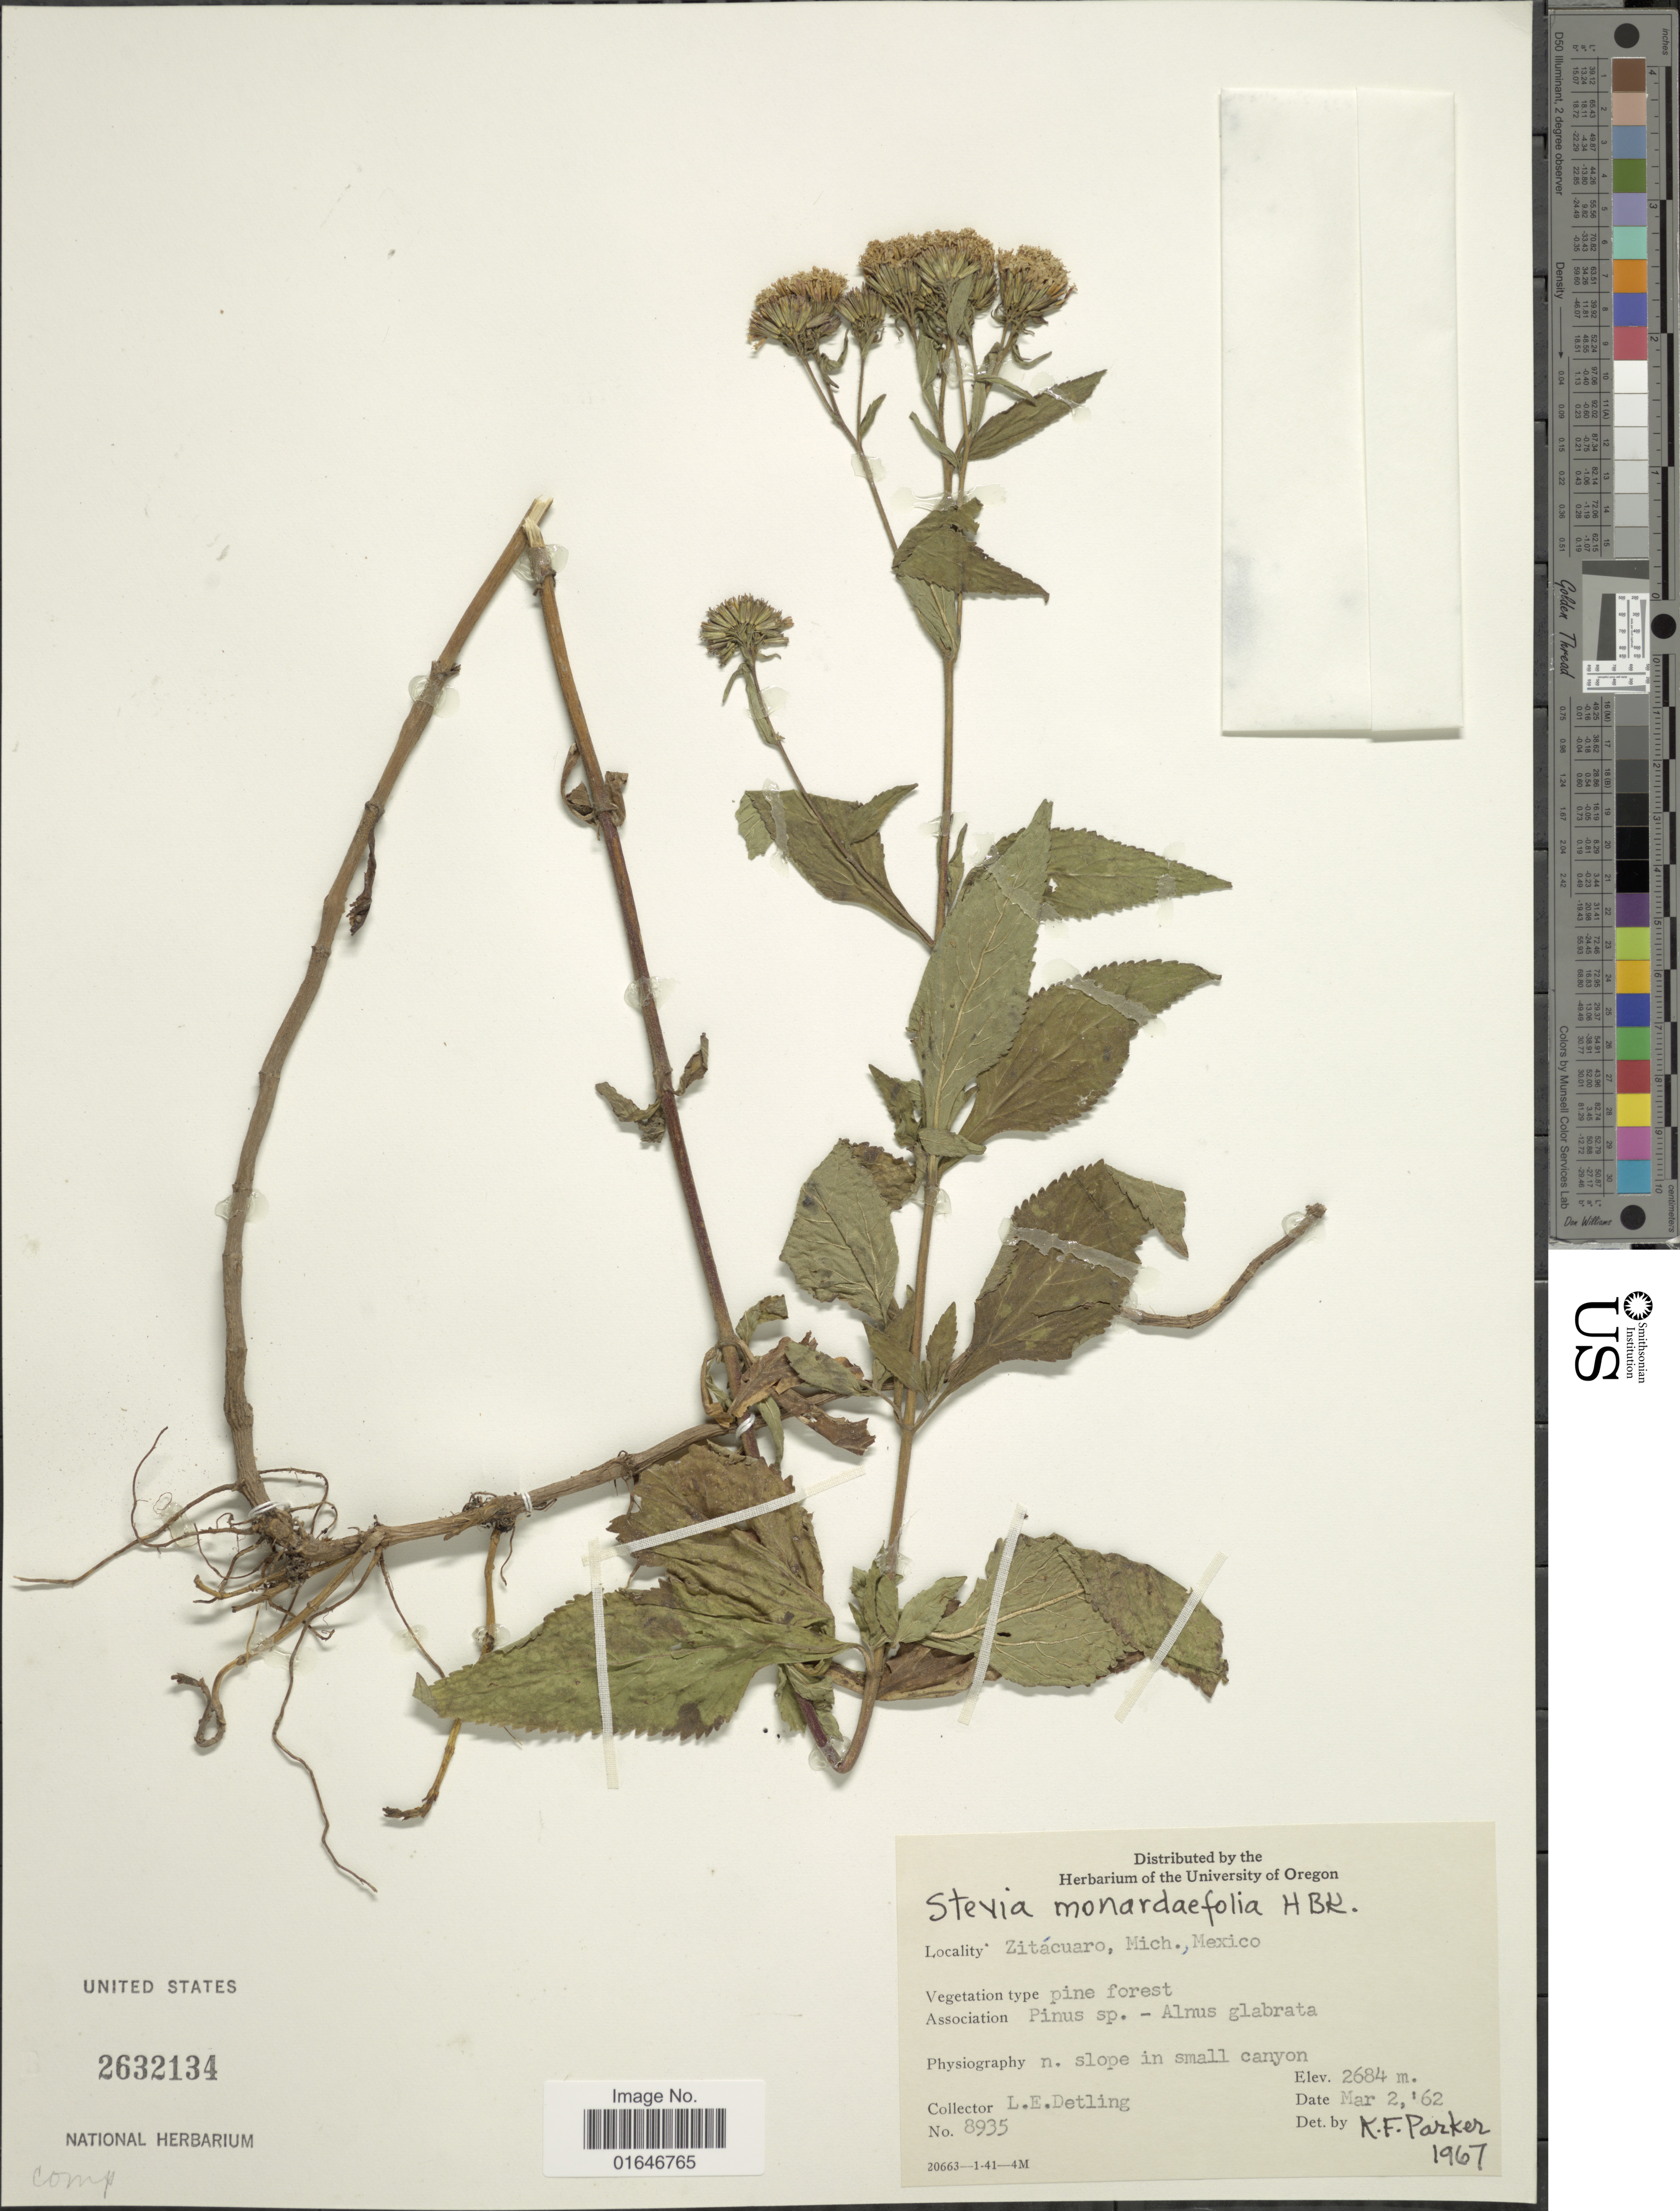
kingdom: Plantae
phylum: Tracheophyta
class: Magnoliopsida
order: Asterales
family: Asteraceae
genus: Stevia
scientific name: Stevia monardifolia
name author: Kunth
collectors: L. E. Detling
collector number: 8935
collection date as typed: Transcribed d/m/y: 2/3/62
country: Mexico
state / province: Michoacán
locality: Zitácuaro, n. slope in small canyon.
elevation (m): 2684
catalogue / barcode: US 2632134